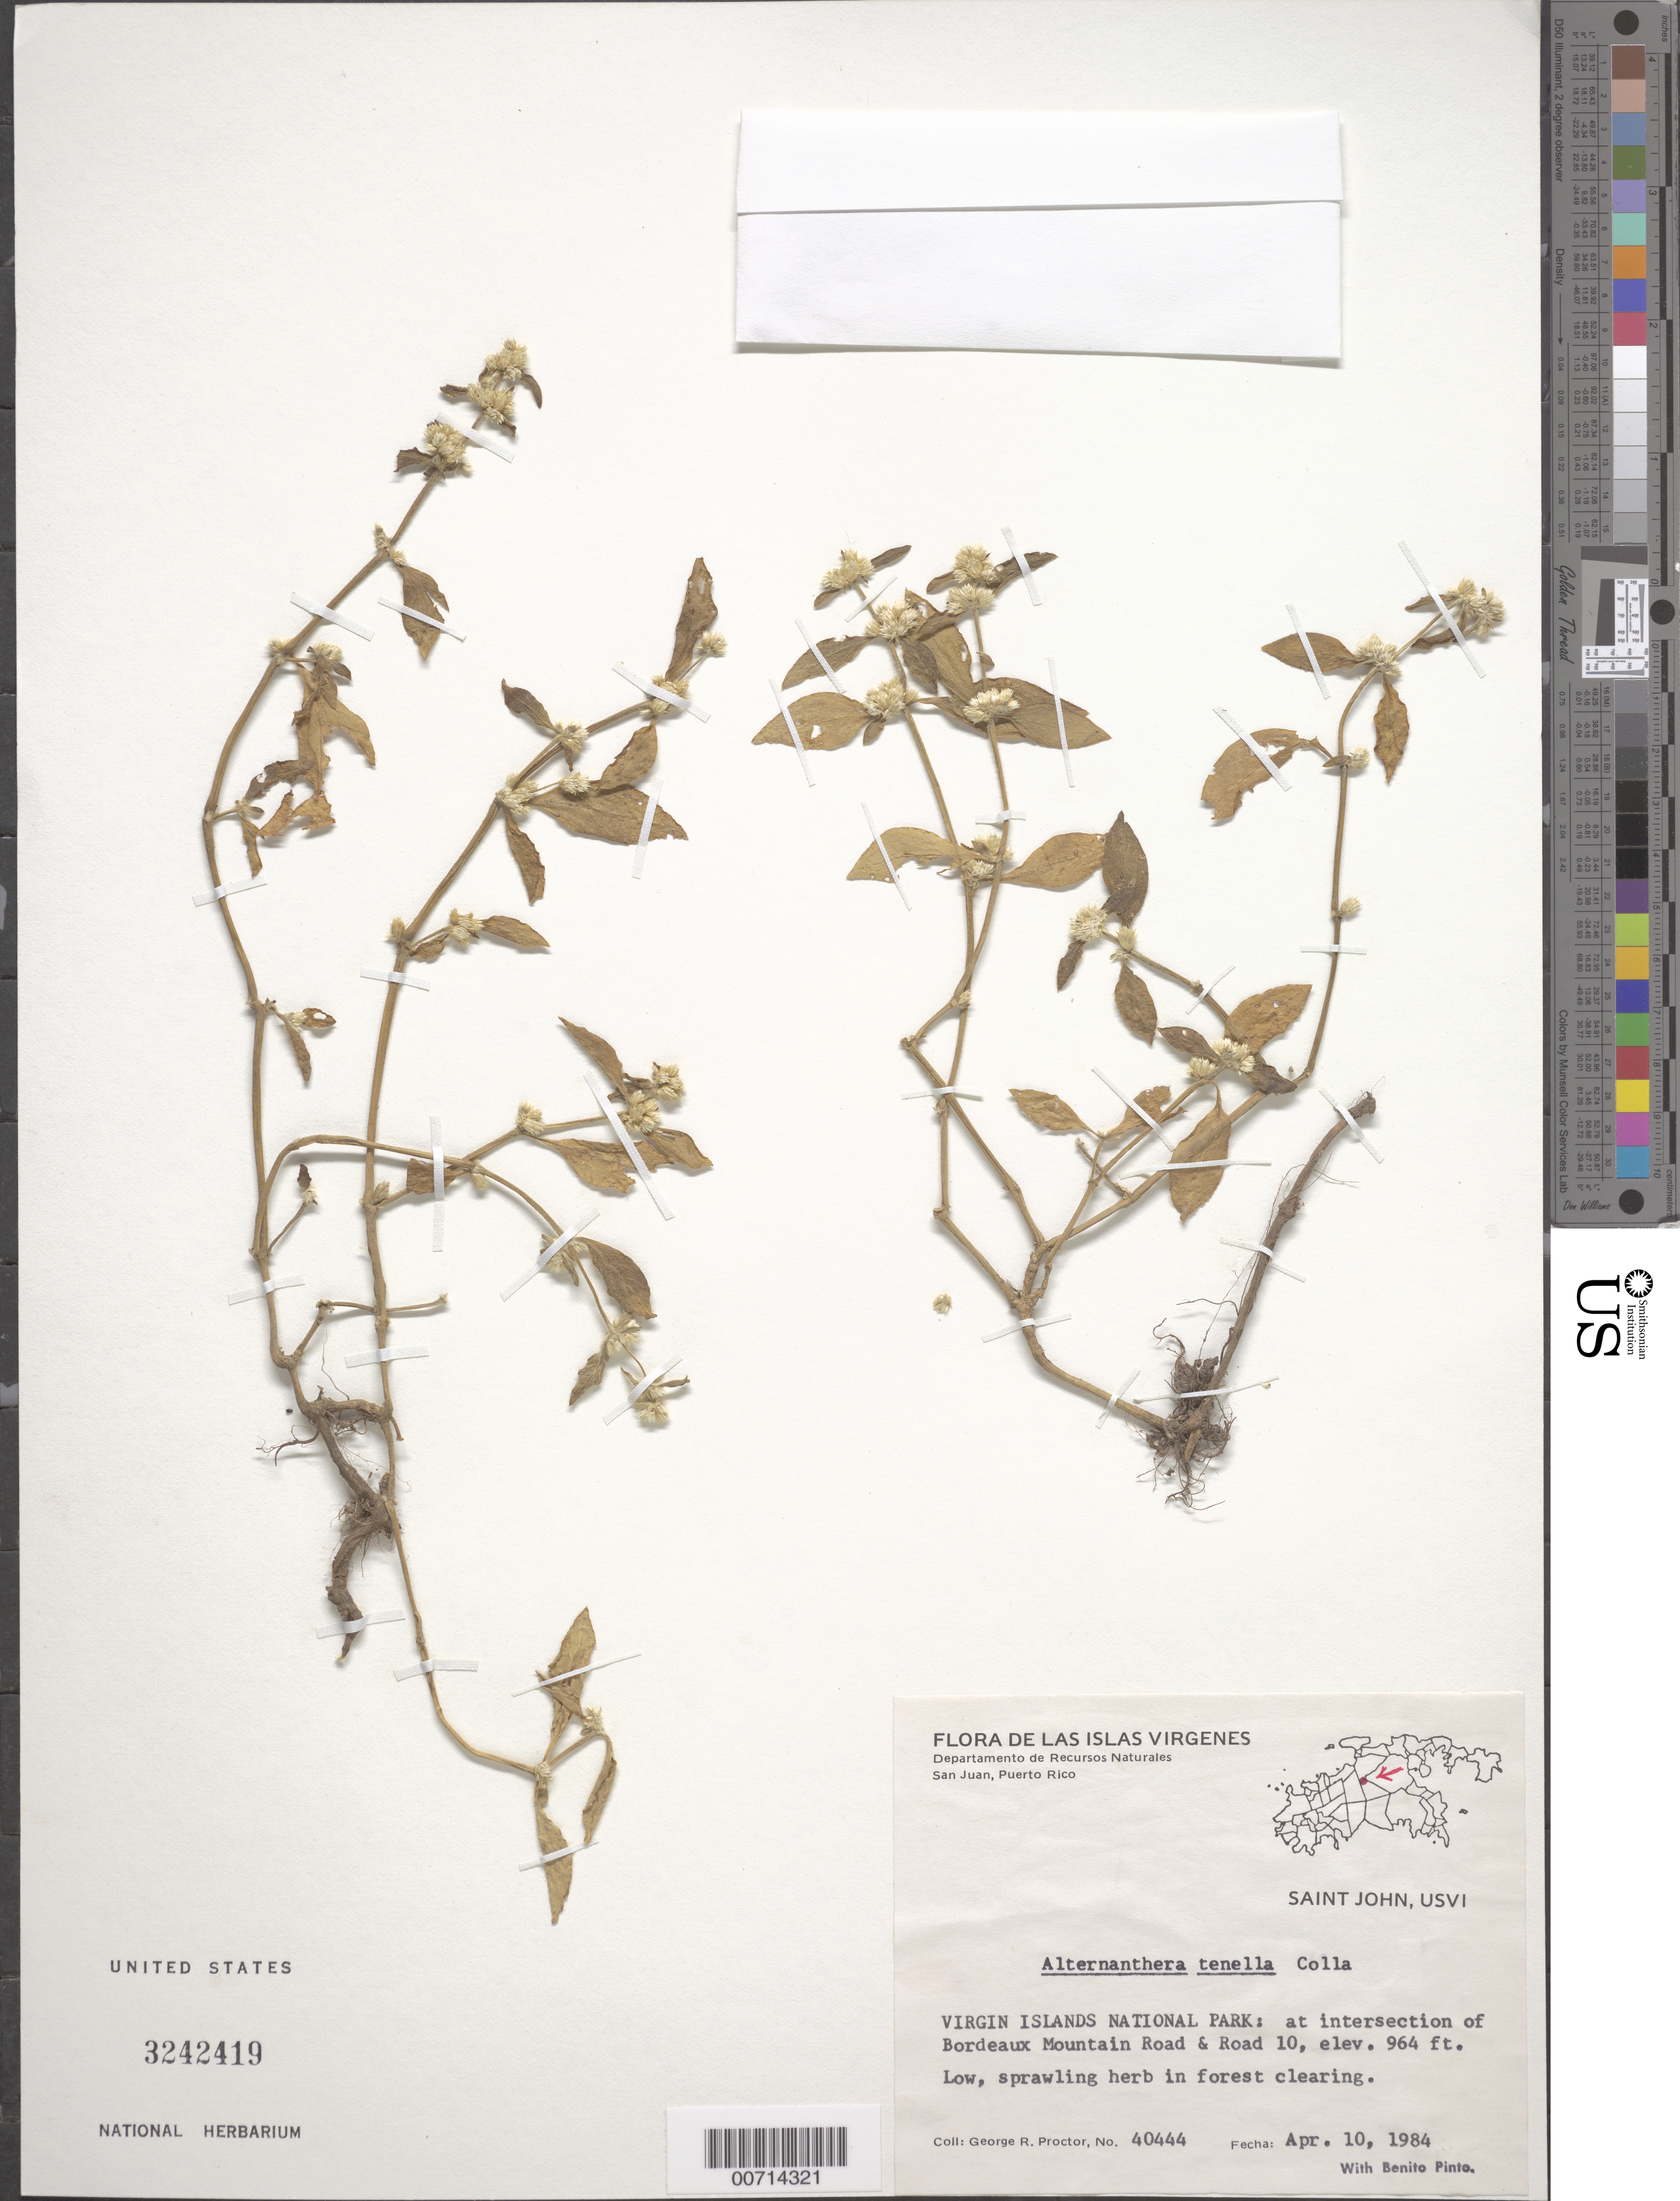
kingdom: Plantae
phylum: Tracheophyta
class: Magnoliopsida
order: Caryophyllales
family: Amaranthaceae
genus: Alternanthera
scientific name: Alternanthera tenella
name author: Colla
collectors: G. R. Proctor & B. Pinto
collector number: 40444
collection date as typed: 10 Apr 1984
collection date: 1984-04-10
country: U.S. Virgin Islands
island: St. John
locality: Virgin Is. Natl. Park: at intersection of Bordeaux Mt. Road & Road 10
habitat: Forest clearing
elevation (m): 294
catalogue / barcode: US 3242419